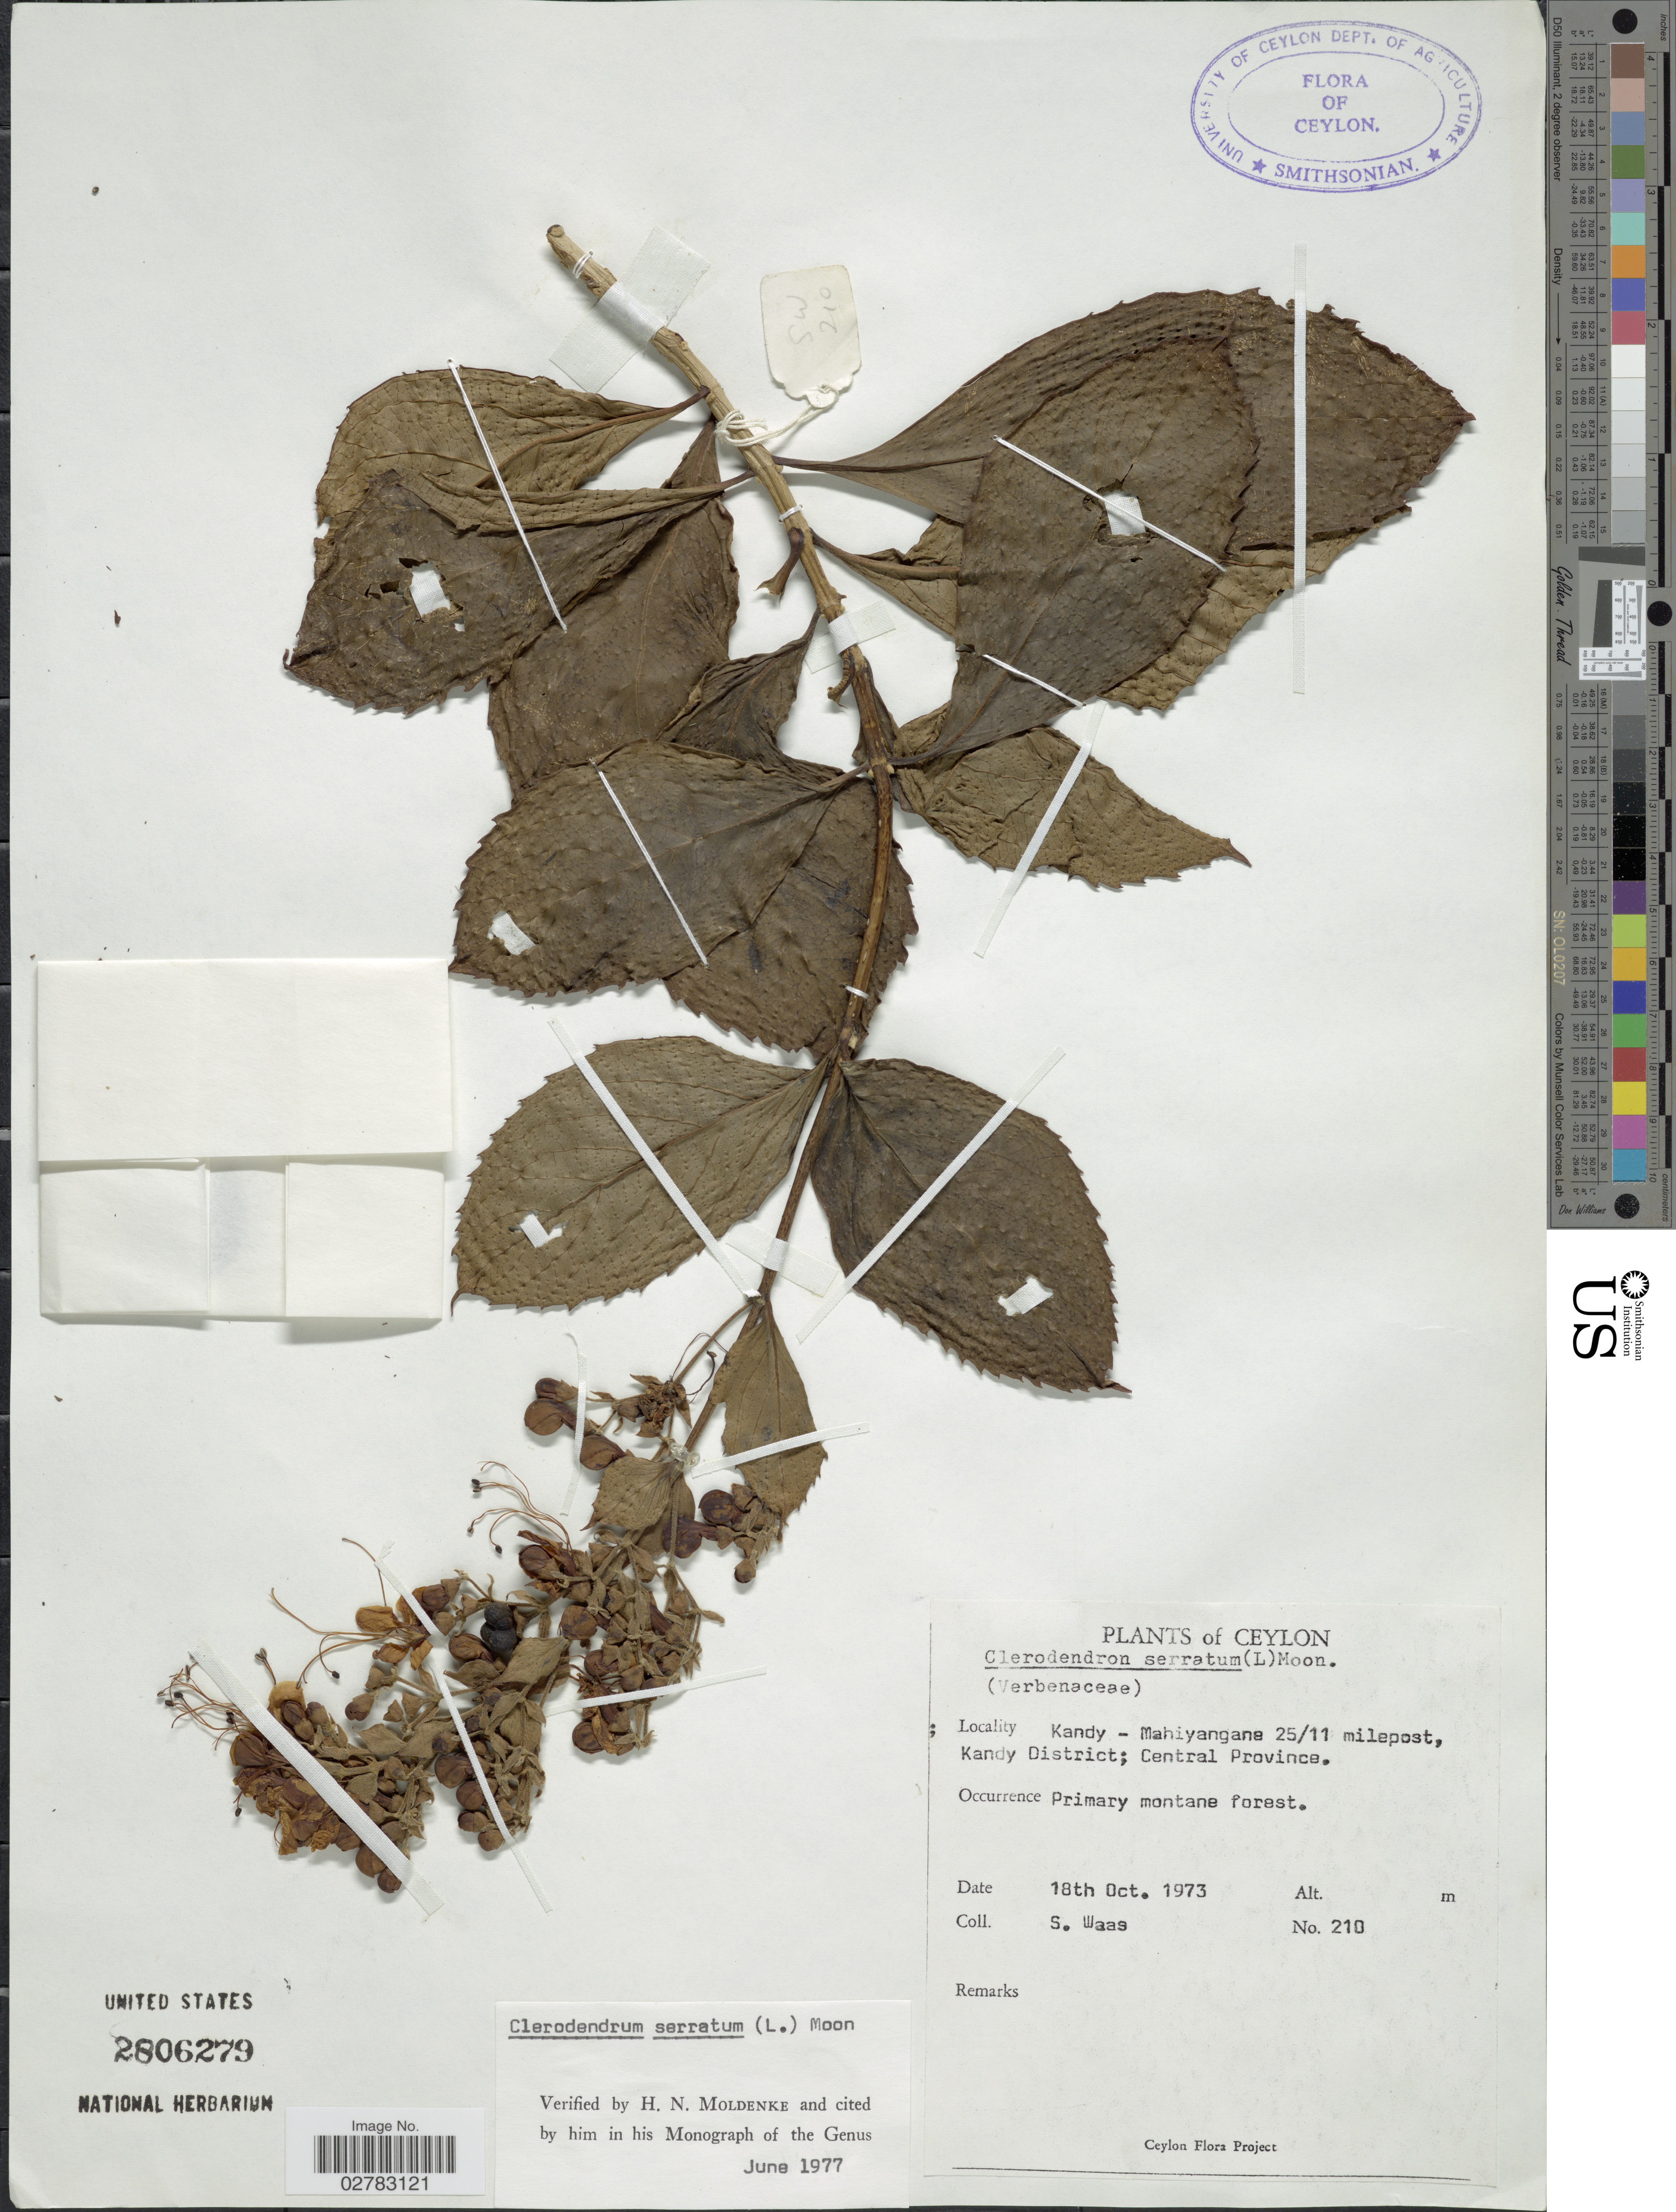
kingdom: Plantae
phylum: Tracheophyta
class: Magnoliopsida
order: Lamiales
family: Lamiaceae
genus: Clerodendrum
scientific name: Clerodendrum serratum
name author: (L.) Moon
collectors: S. Waas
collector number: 210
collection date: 1973-10-18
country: Sri Lanka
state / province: Central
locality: Ceylon. Kandy - Mahiyangana 25/11 milepost, Kandy District.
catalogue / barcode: US 2806279